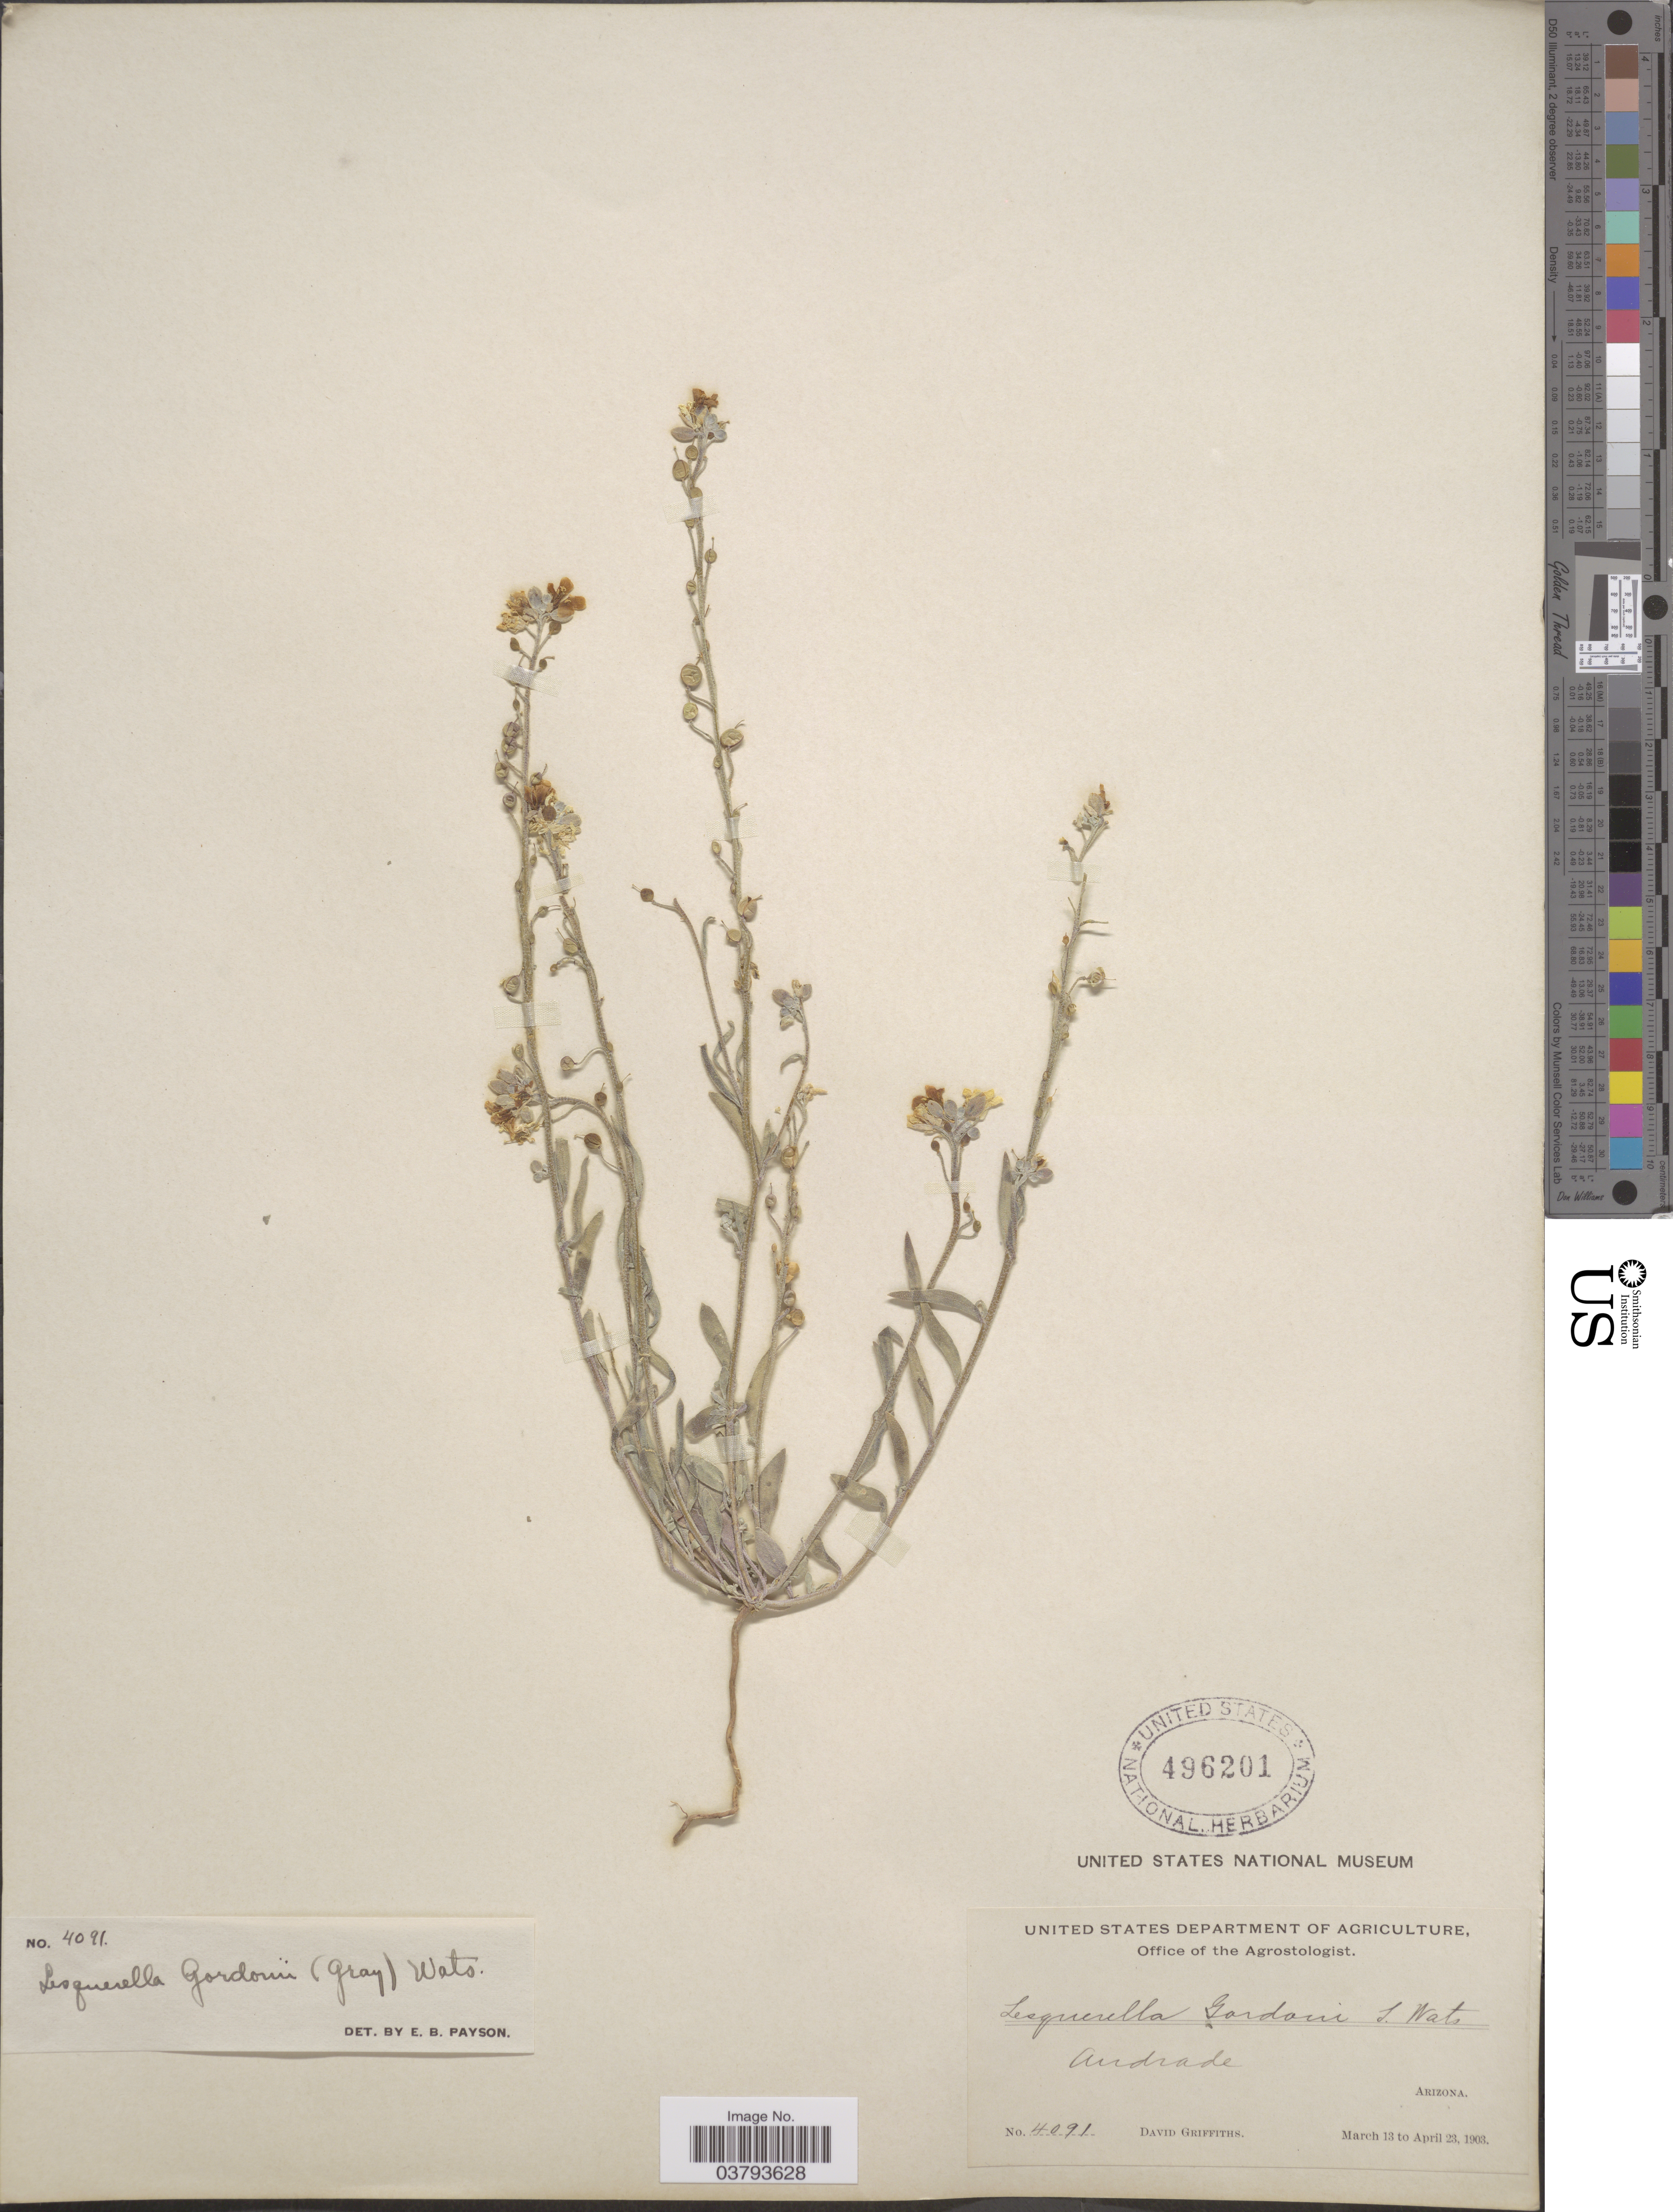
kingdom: Plantae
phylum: Tracheophyta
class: Magnoliopsida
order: Brassicales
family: Brassicaceae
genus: Lesquerella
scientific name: Lesquerella gordonii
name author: (A. Gray) S. Watson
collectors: D. Griffiths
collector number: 4091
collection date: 1903-03-13/1903-04-23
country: United States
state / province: Arizona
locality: Andrade.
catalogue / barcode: US 496201